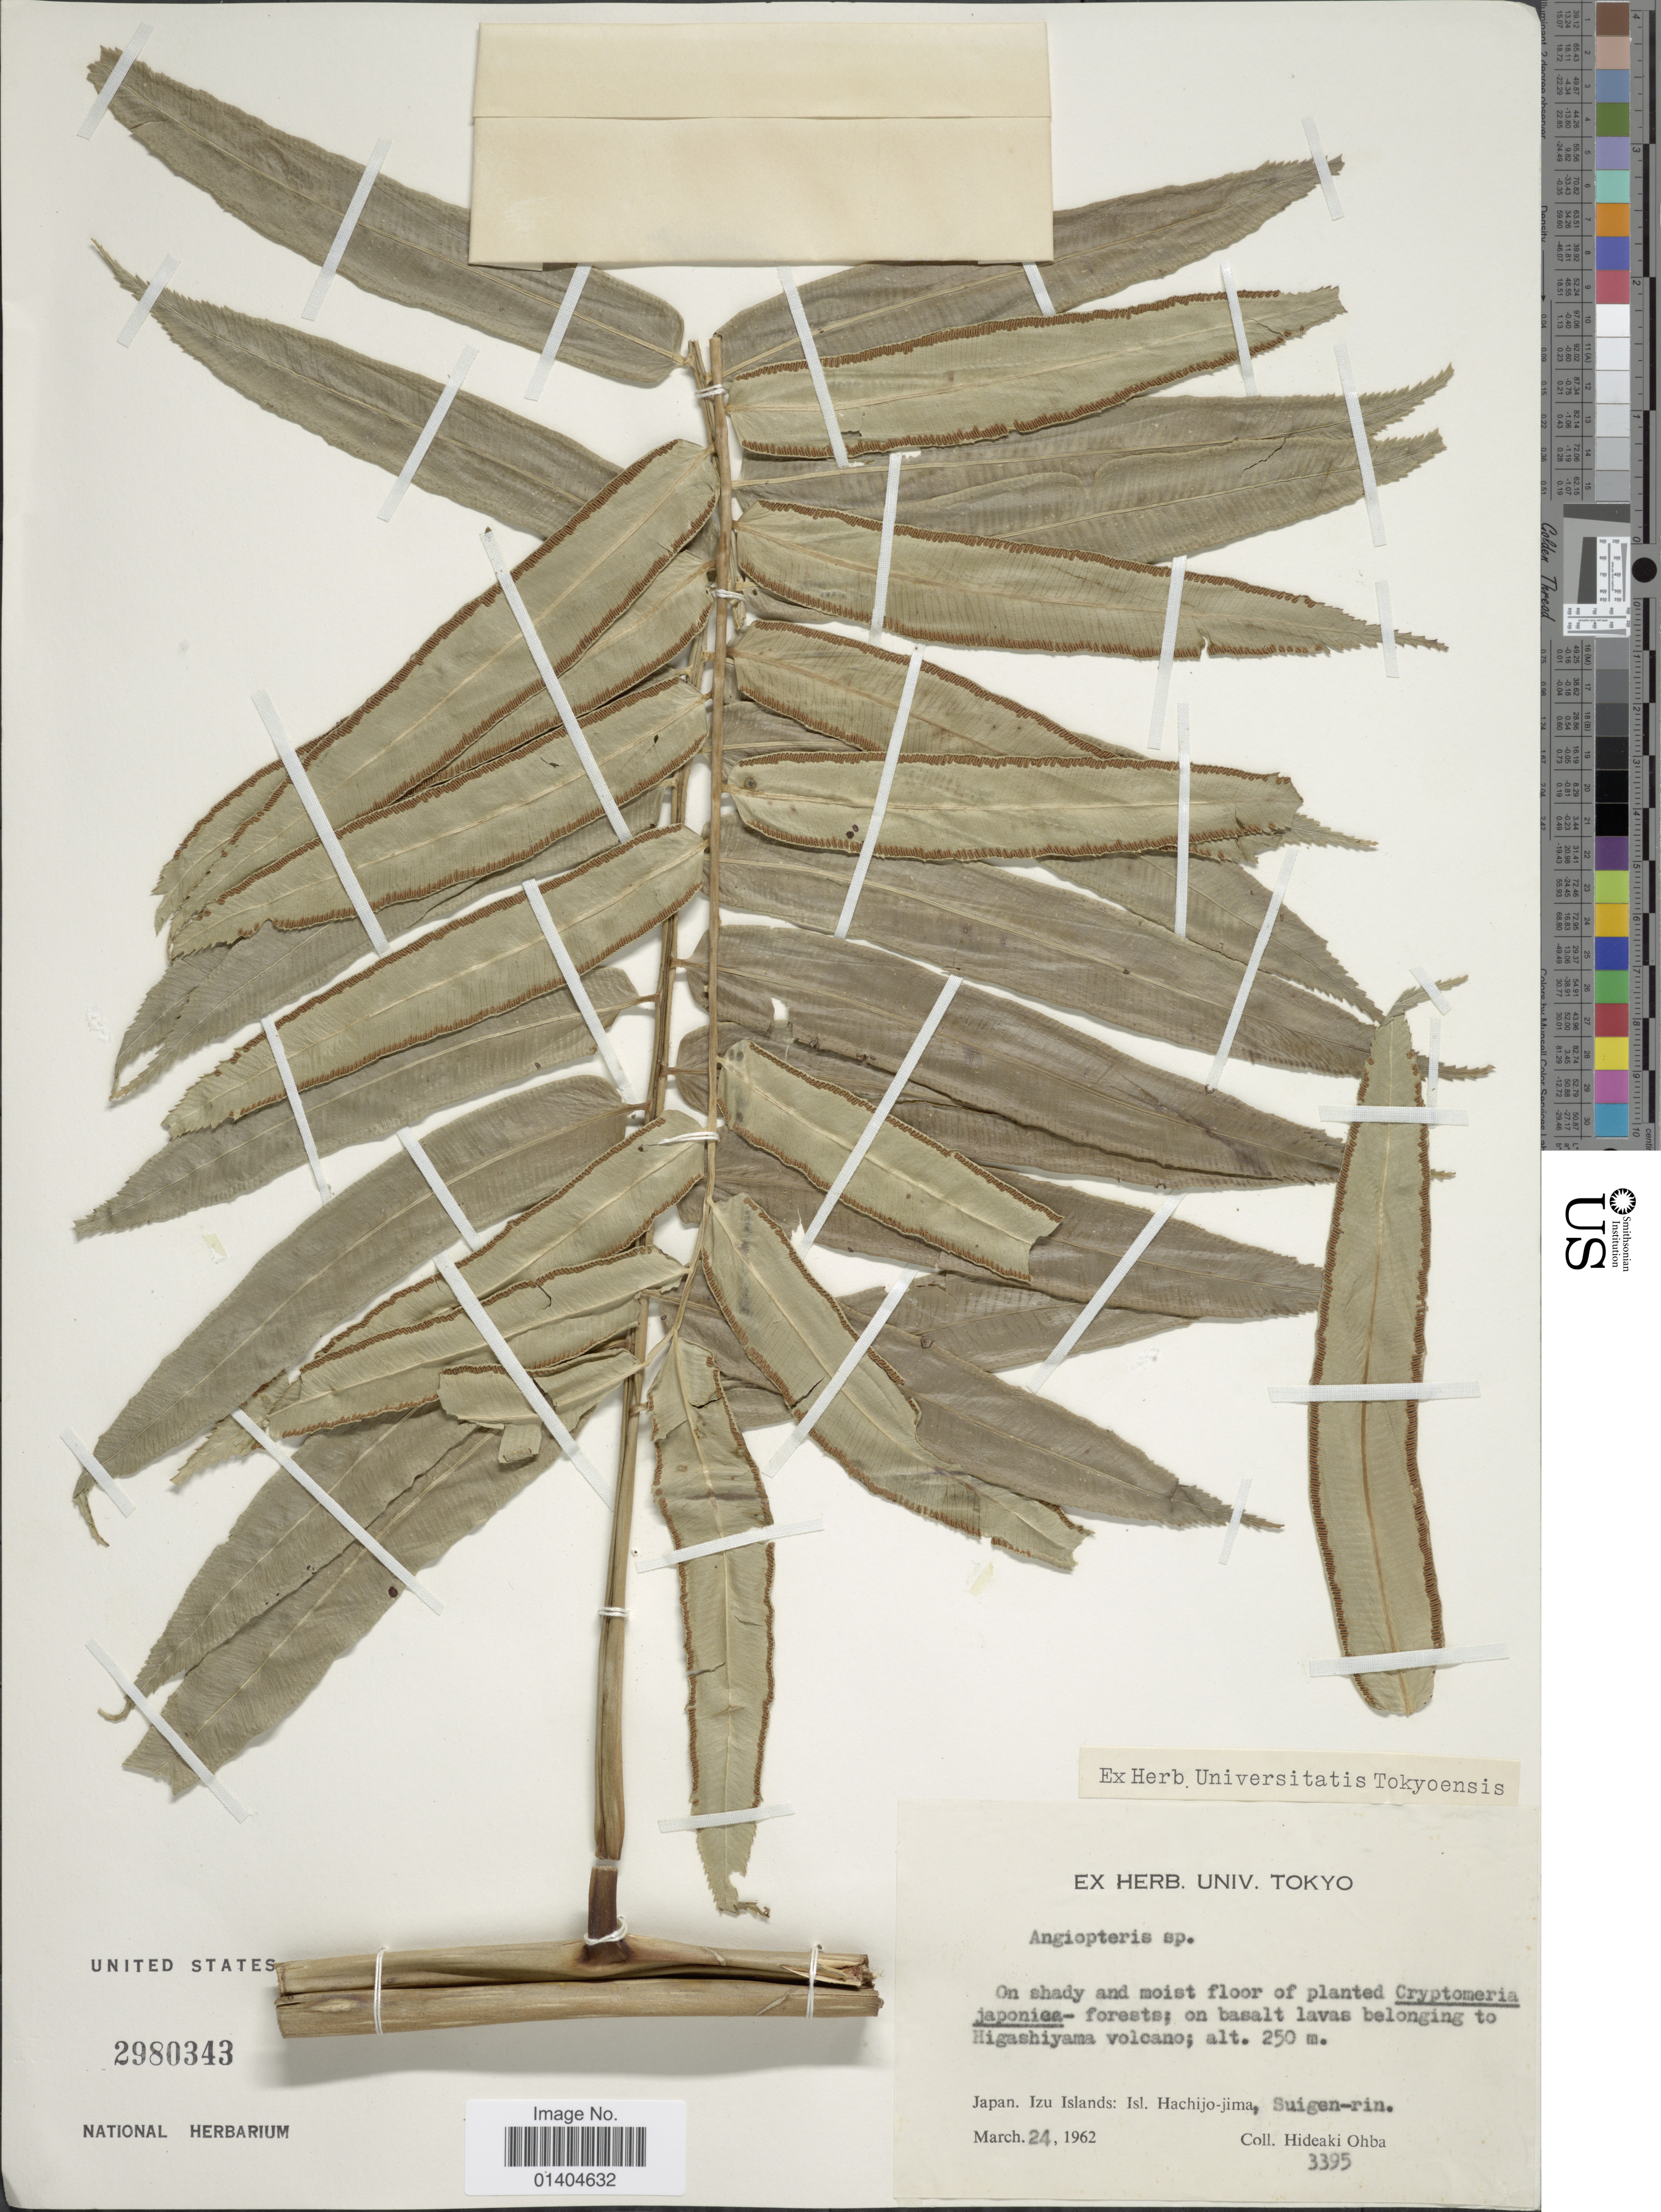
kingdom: Plantae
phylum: Tracheophyta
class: Polypodiopsida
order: Marattiales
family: Marattiaceae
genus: Angiopteris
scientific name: Angiopteris sp.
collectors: H. Ohba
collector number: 3395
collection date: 1962-03-24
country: Japan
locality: Izu Islands: Isl. Hachijo-jima, Suigen-rin.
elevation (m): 250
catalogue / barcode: US 2980343